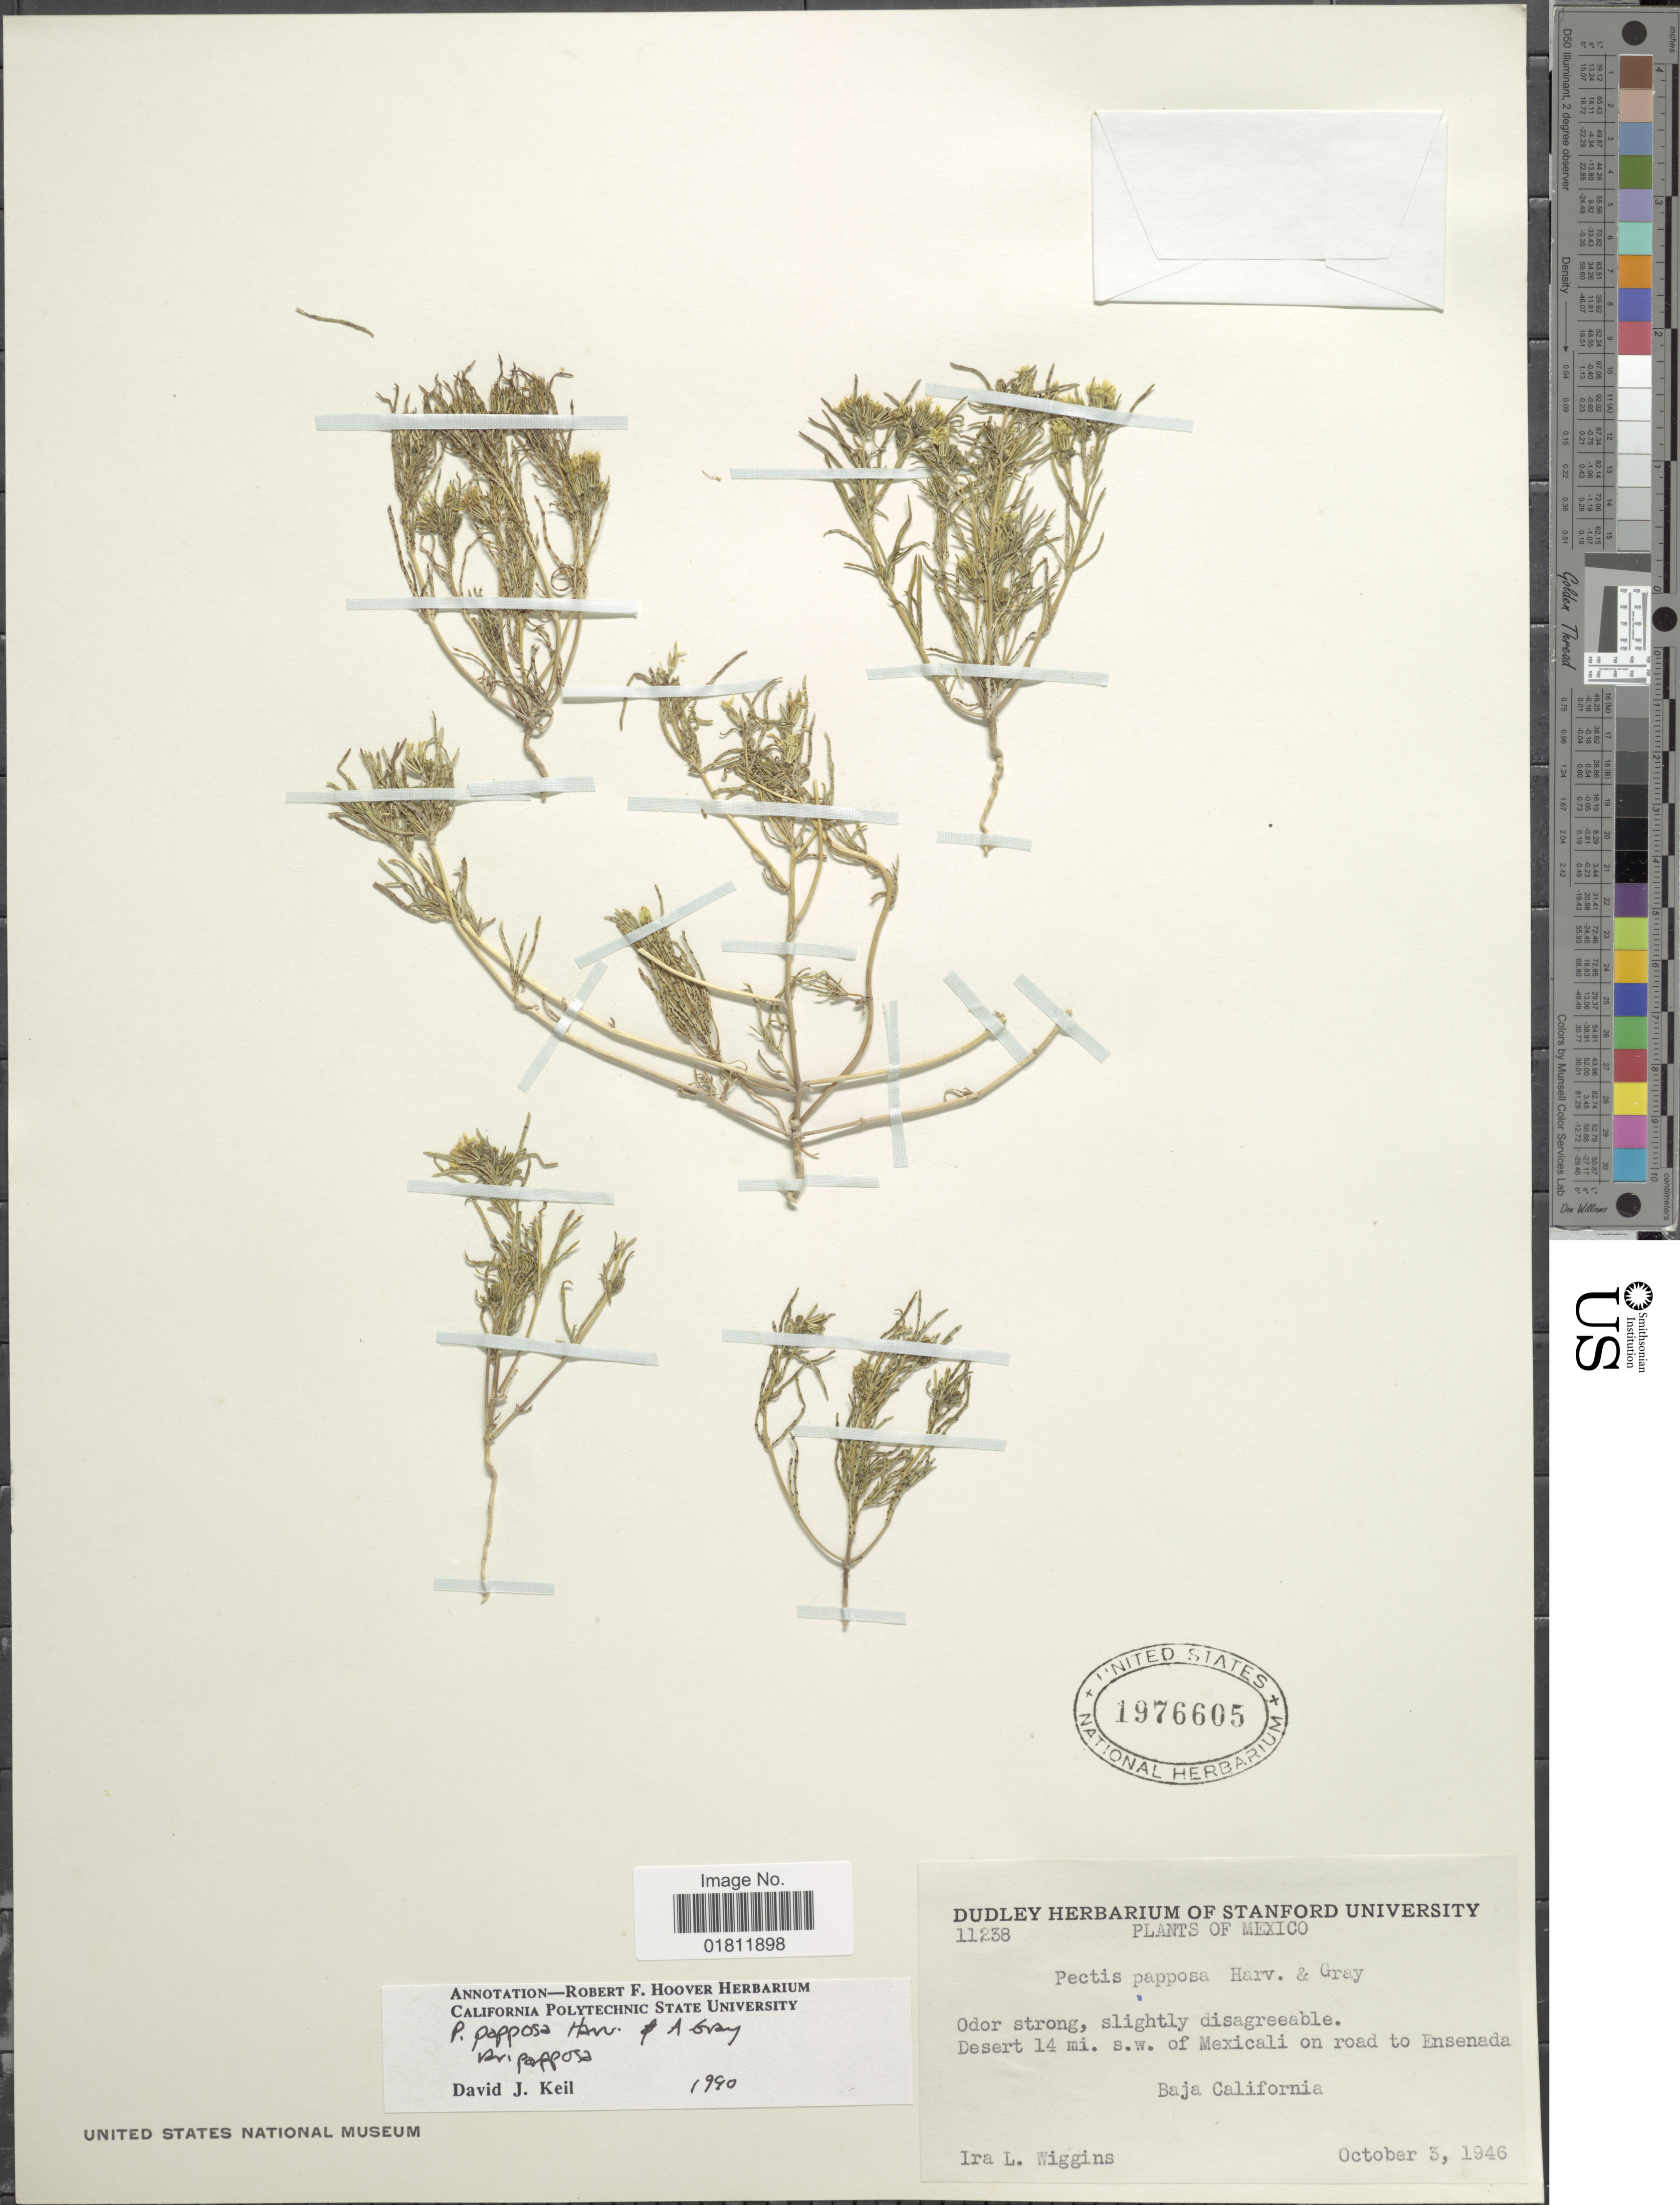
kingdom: Plantae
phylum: Tracheophyta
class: Magnoliopsida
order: Asterales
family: Asteraceae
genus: Pectis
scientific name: Pectis papposa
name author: Harv. & A. Gray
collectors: I. L. Wiggins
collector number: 11238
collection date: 1946-10-03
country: Mexico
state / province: Baja California Sur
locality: Mexico. Desert 14 mi. s.w. of Mexicali on road to Ensenada.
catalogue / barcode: US 1976605